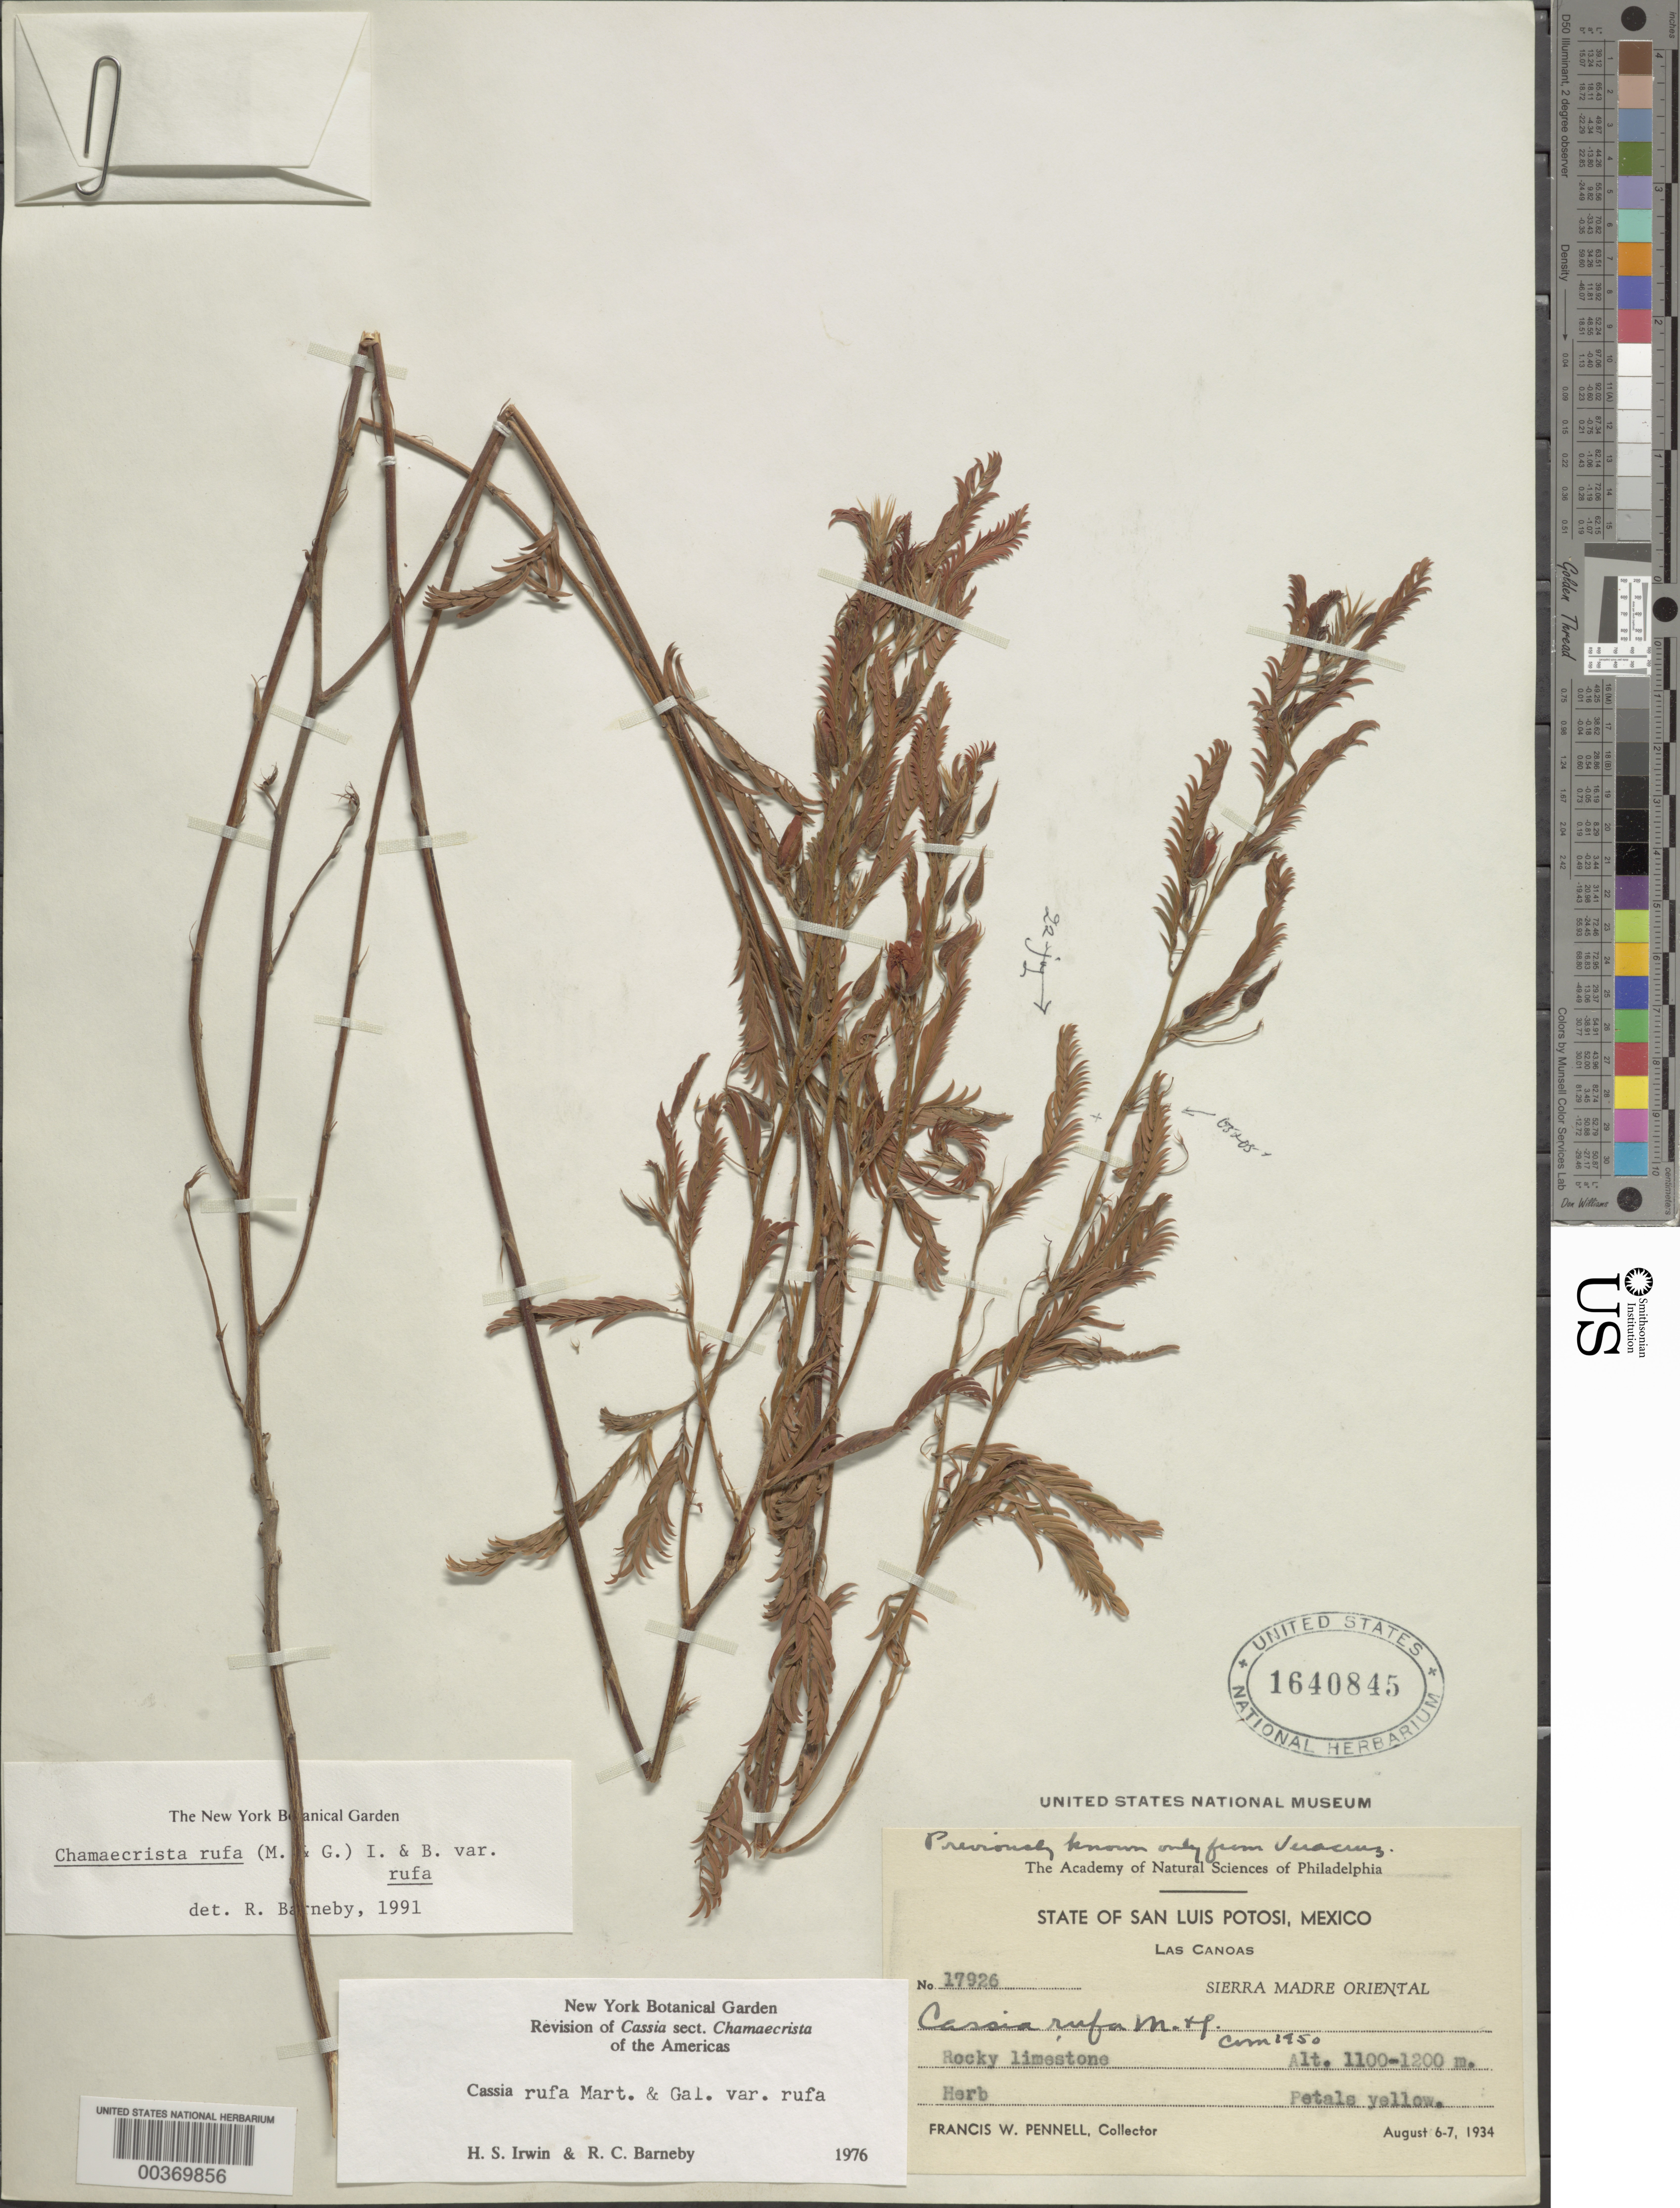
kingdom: Plantae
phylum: Tracheophyta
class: Magnoliopsida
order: Fabales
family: Fabaceae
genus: Chamaecrista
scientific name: Chamaecrista rufa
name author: Britton & Rose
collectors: F. W. Pennell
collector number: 17926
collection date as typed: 06 Aug 1934 to 07 Aug 1934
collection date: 1934-08-06/1934-08-07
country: Mexico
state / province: San Luis Potosí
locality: Las canoas; Sierra Madre oriental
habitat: Rocky limestone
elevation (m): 1100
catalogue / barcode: US 1640845